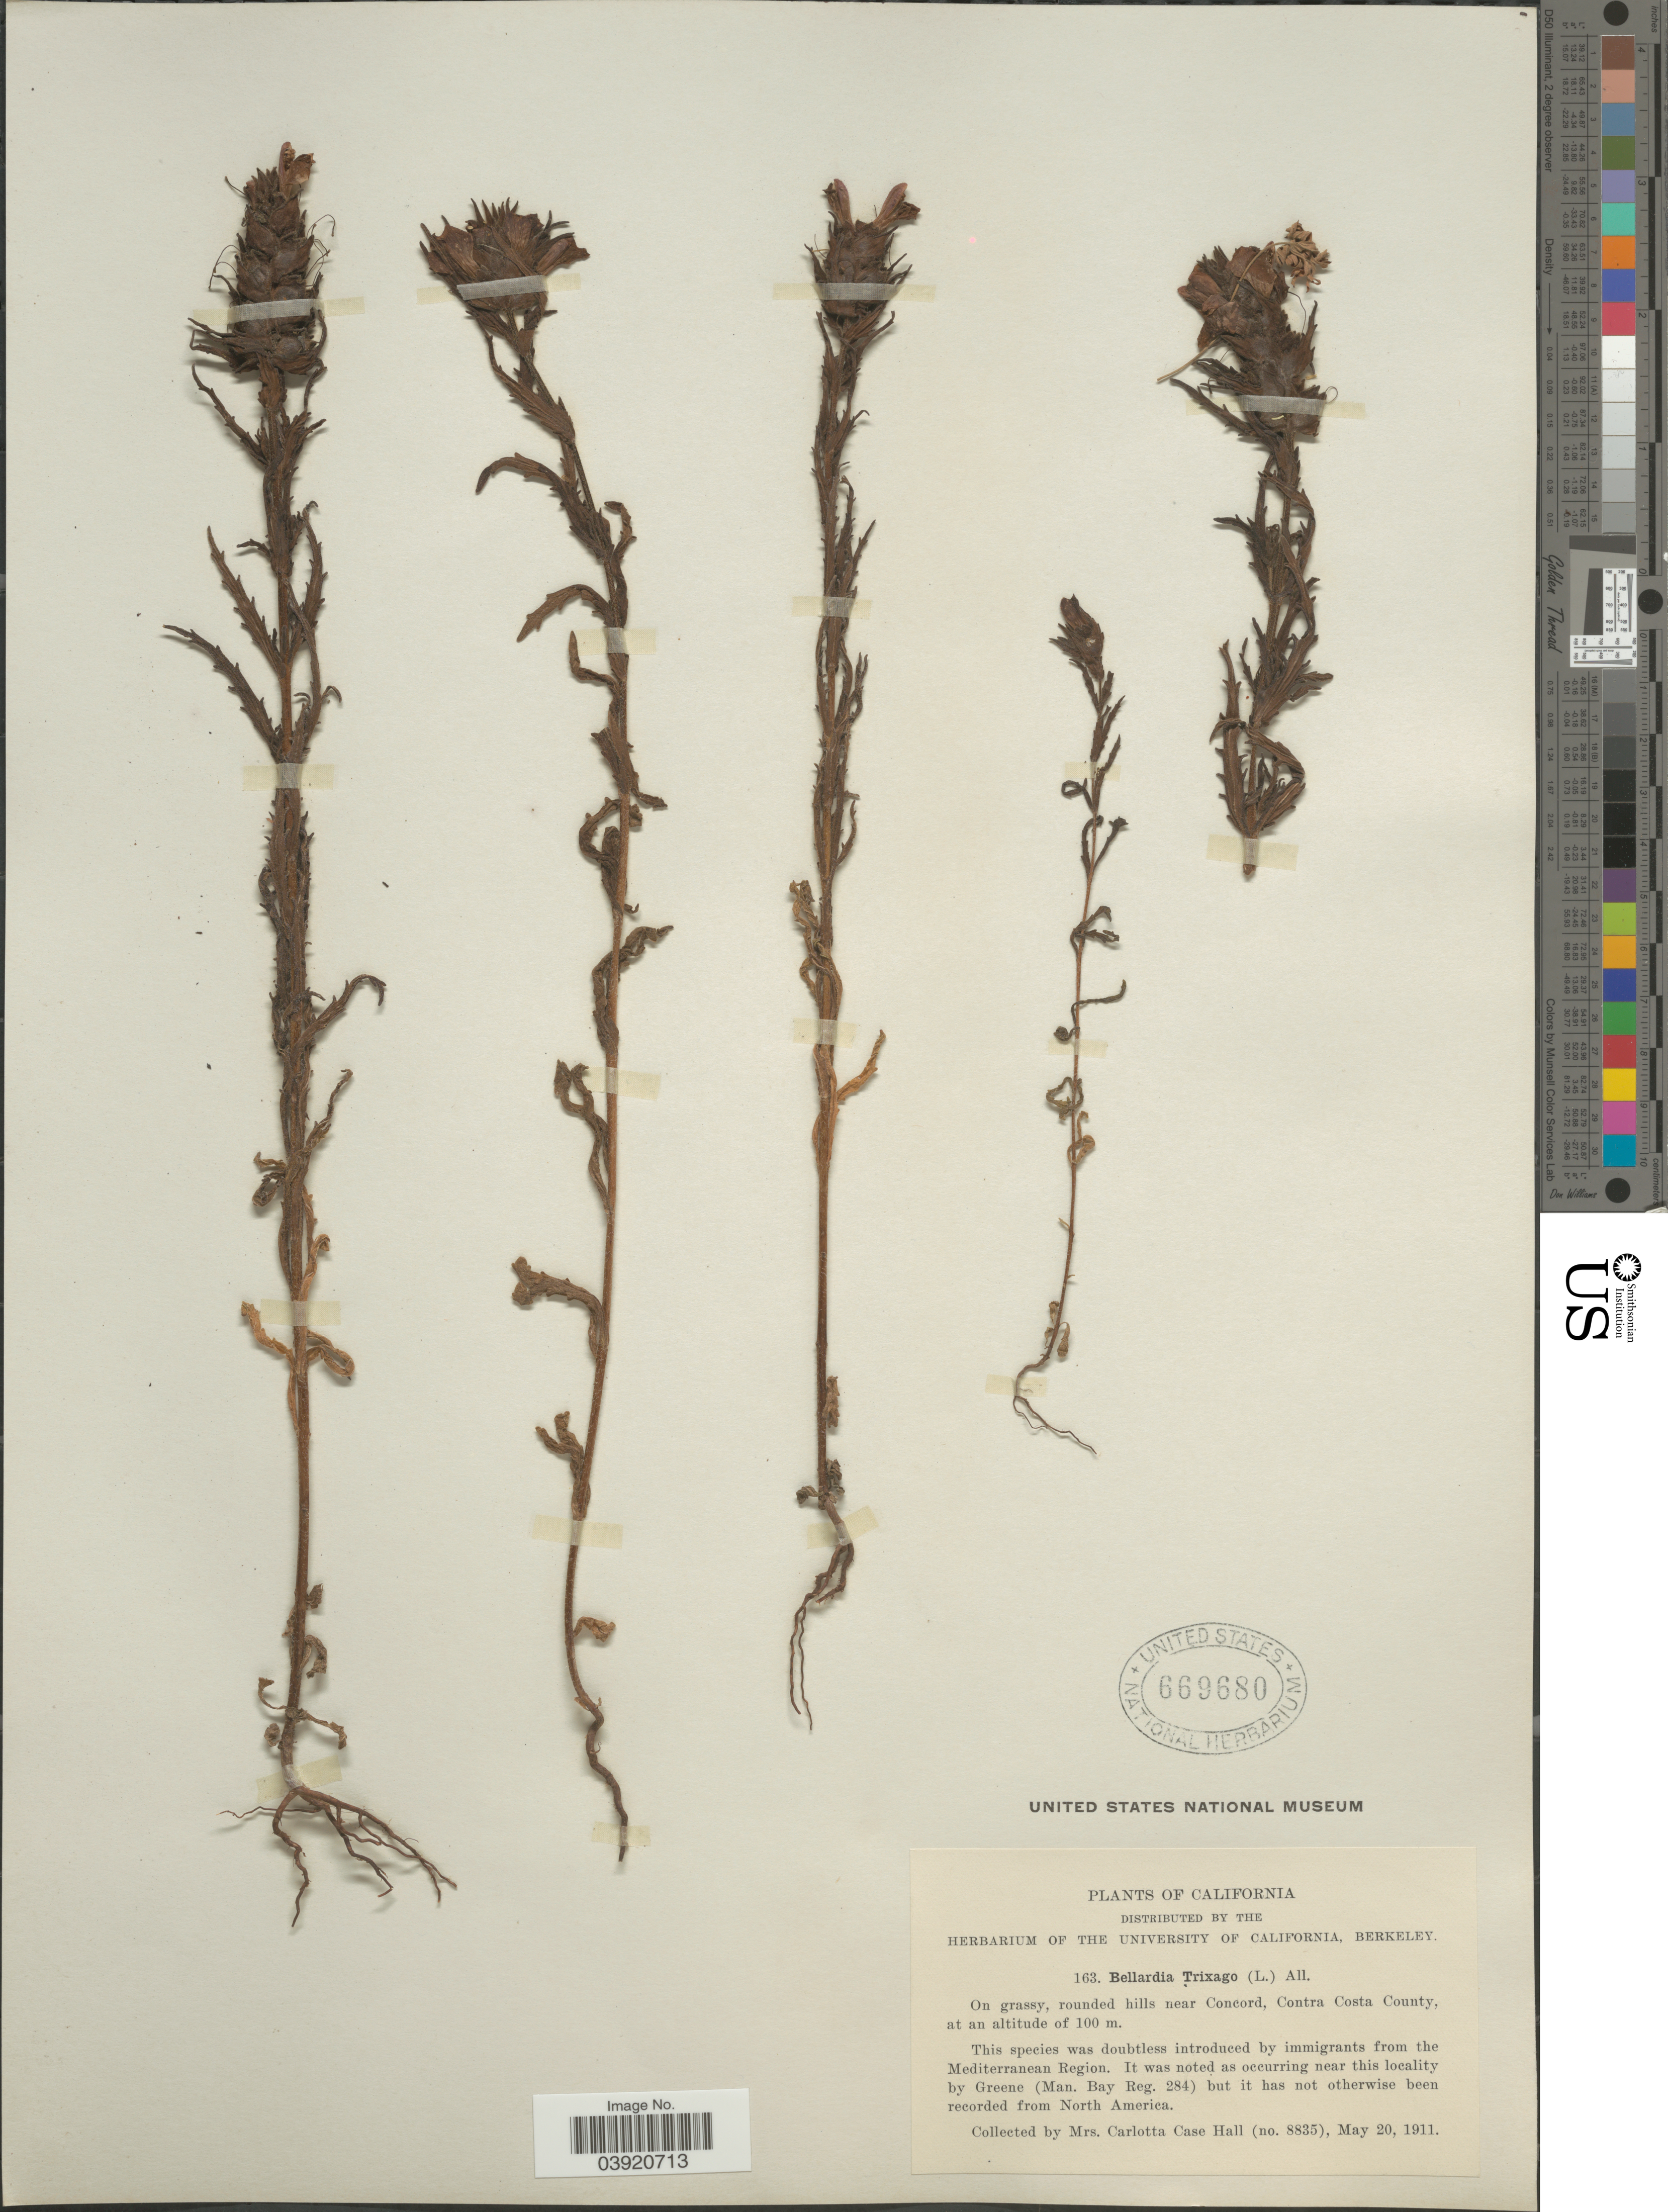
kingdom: Plantae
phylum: Tracheophyta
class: Magnoliopsida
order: Lamiales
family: Orobanchaceae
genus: Bellardia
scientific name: Bellardia trixago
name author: (L.) All.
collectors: C. C. Hall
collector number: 8835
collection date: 1911-05-20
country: United States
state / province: California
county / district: Contra Costa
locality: Near Concord, Contra Costa County.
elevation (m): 100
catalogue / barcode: US 669680